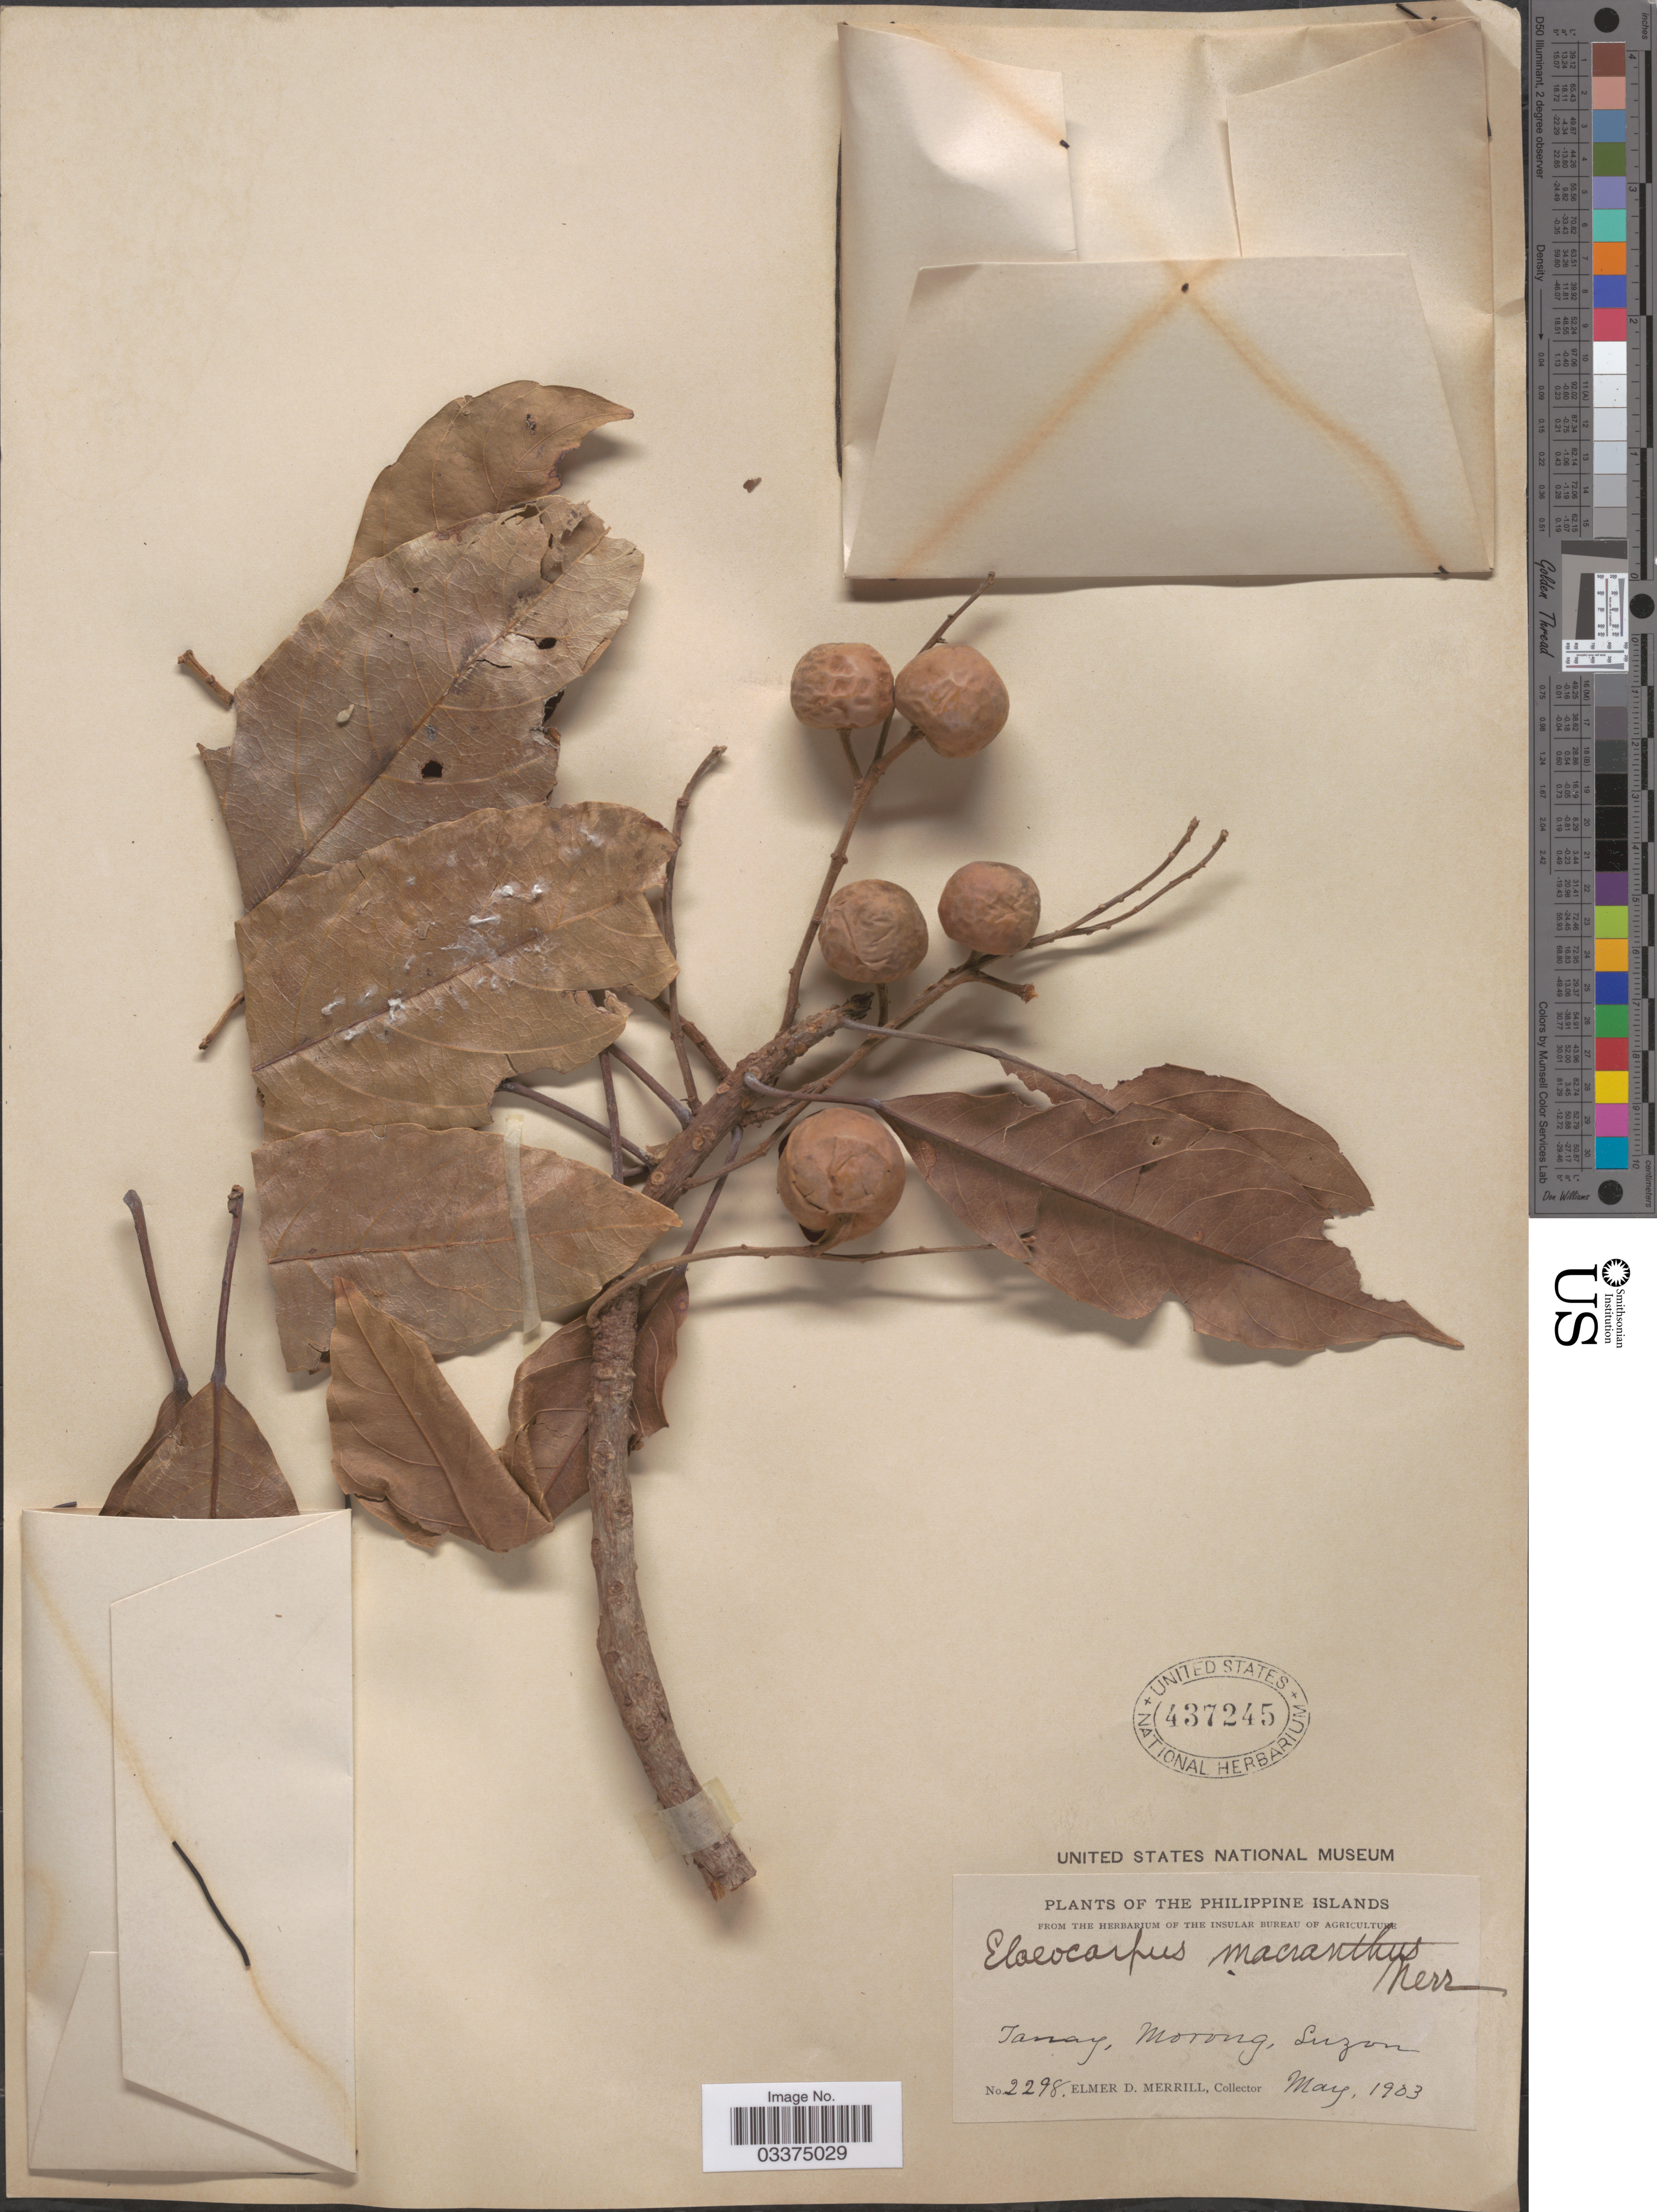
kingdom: Plantae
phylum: Tracheophyta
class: Magnoliopsida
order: Oxalidales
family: Elaeocarpaceae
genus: Elaeocarpus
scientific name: Elaeocarpus macranthus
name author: Merr.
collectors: E. D. Merrill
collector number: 2298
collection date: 1903-05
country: Philippines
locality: Tanay, Morong, Luzon.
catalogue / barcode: US 437245